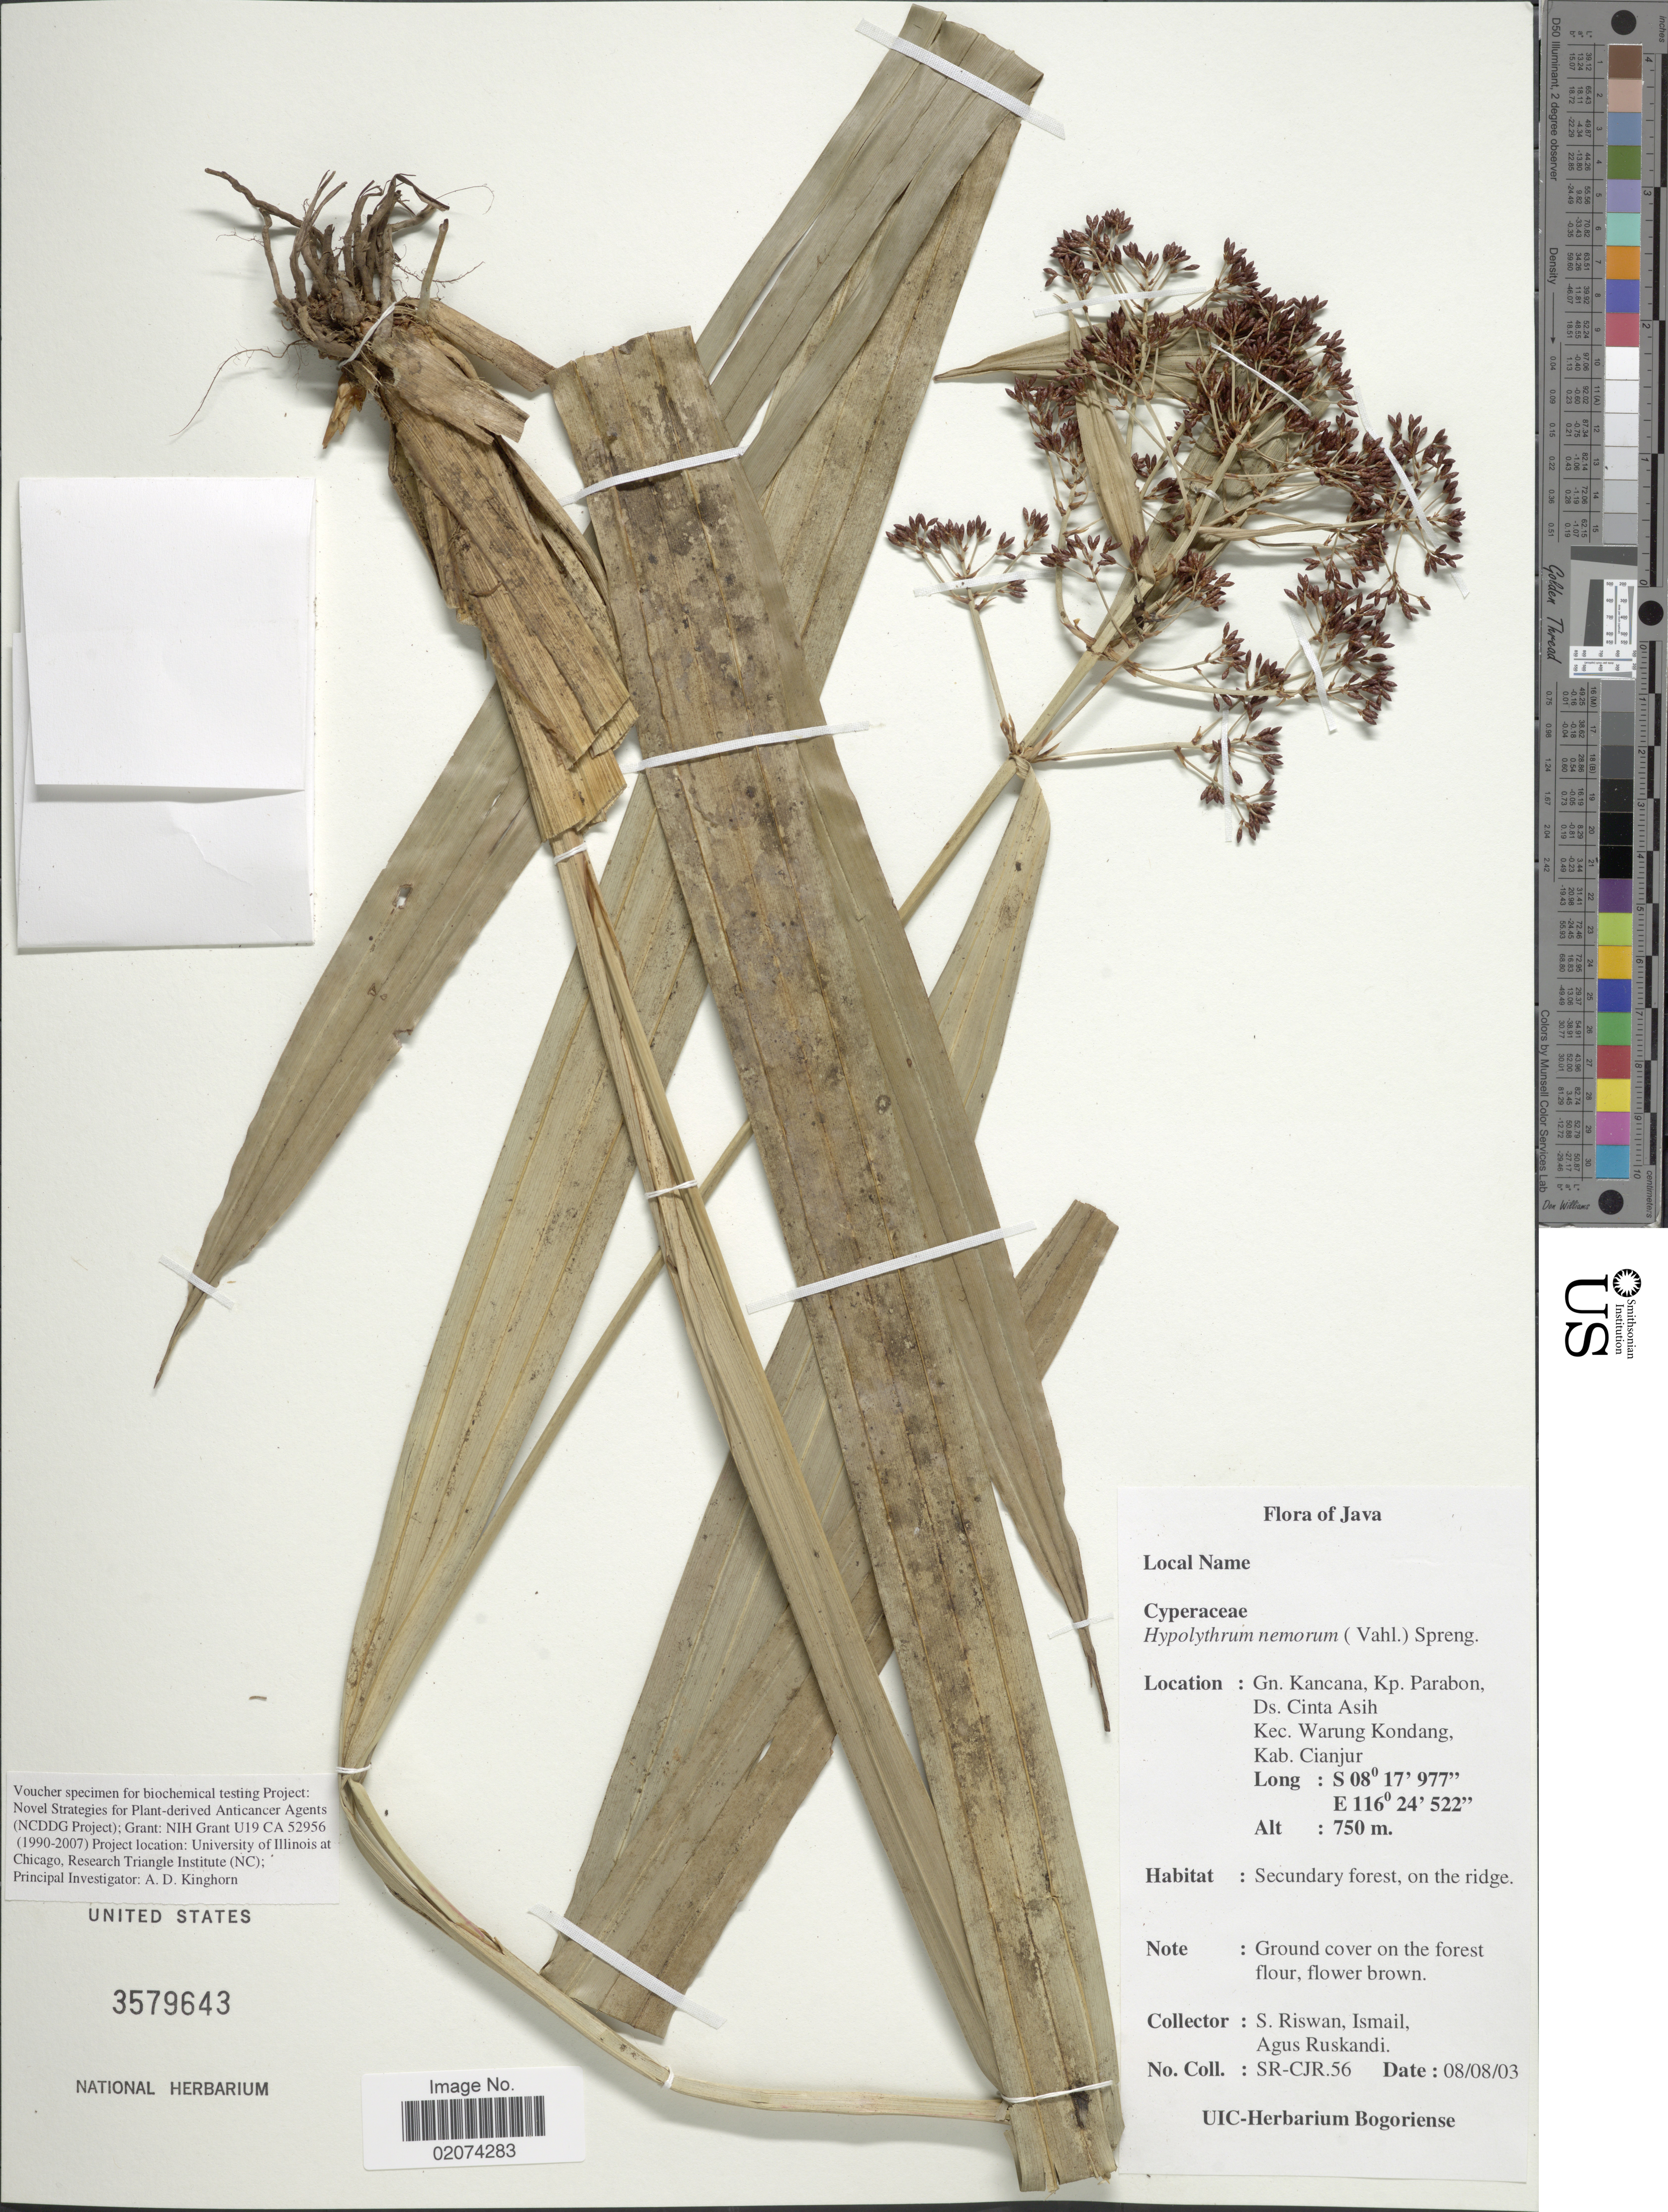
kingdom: Plantae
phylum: Tracheophyta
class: Liliopsida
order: Poales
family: Cyperaceae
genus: Hypolytrum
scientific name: Hypolytrum nemorum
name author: (Vahl) Spreng.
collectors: S. Riswan, Ismail & A. Ruskandi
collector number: SR-CJR56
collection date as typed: Transcribed d/m/y: 8/8/3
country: Indonesia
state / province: Java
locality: G. Kancana, Kp. Parabon, Ds. Cinta Asih Kec. Warung Kondang, Kab. Cianjur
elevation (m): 750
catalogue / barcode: US 3579643